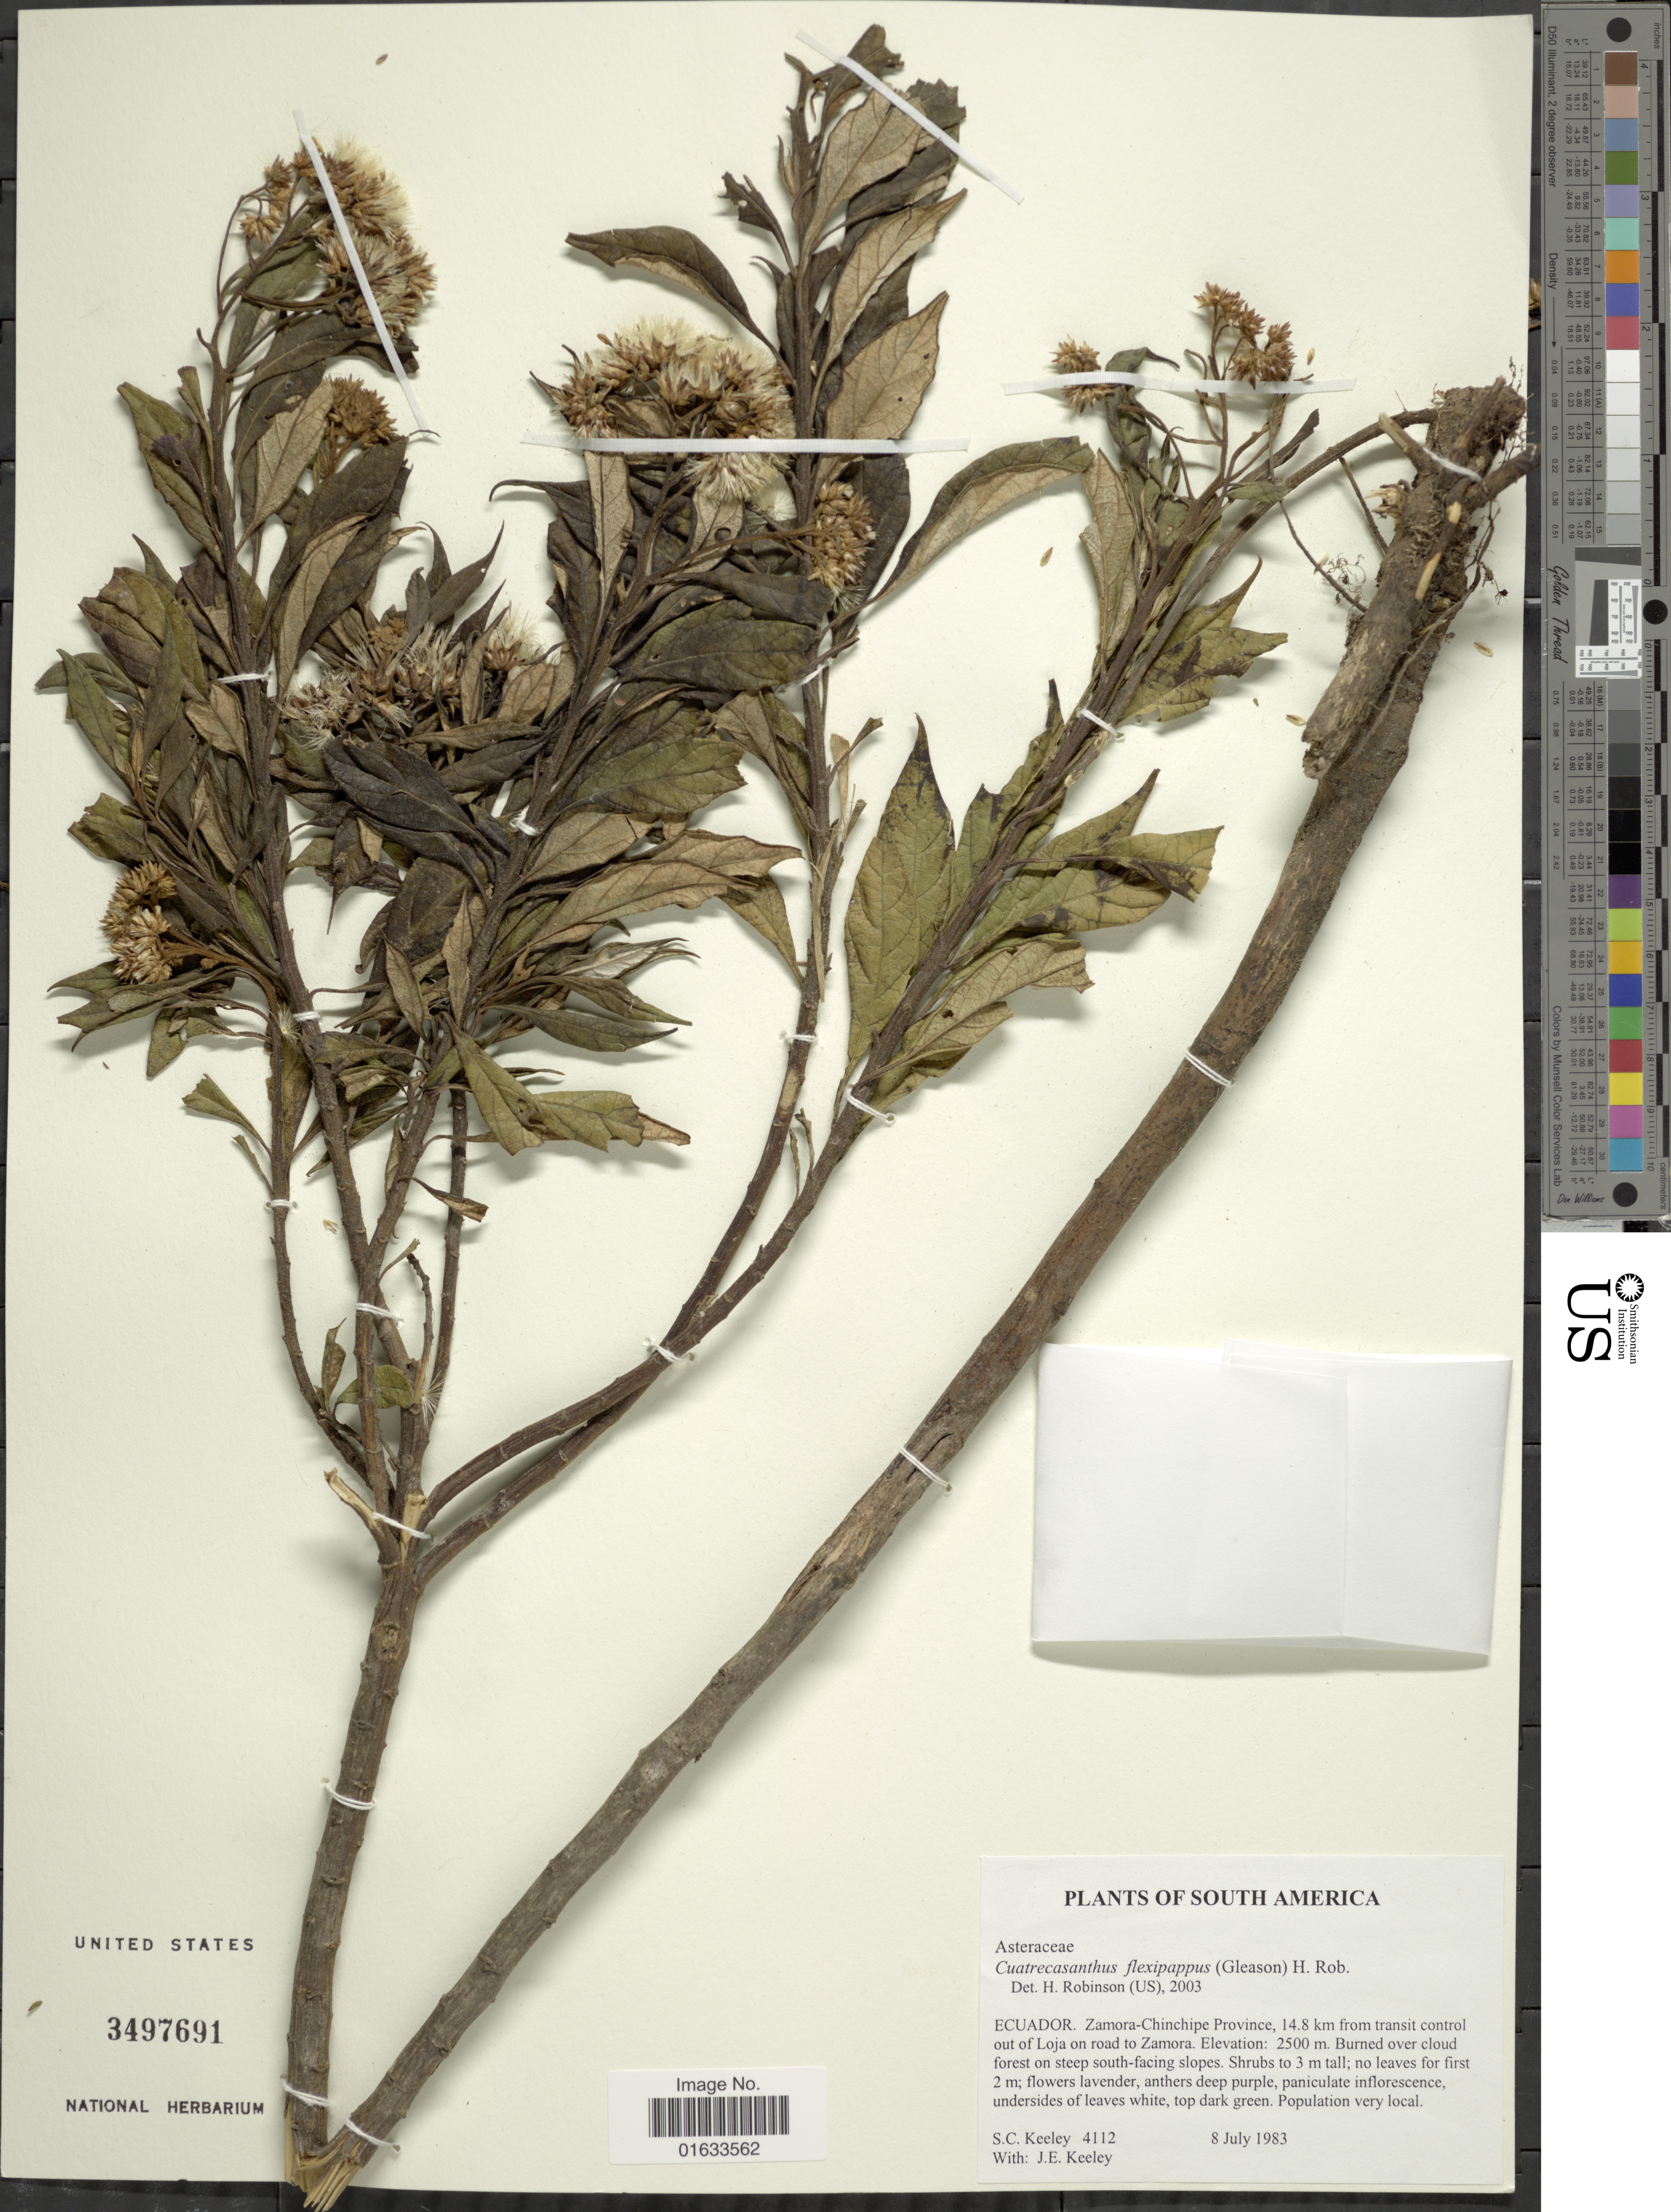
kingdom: Plantae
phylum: Tracheophyta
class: Magnoliopsida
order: Asterales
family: Asteraceae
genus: Cuatrecasanthus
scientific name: Cuatrecasanthus flexipappus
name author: (Gleason) H. Rob.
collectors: S. C. Keeley & J. E. Keeley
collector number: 4112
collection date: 1983-07-08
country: Ecuador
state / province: Zamora-Chinchipe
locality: Ecuador. Zamora-Chinchipe Province, 14.8 km from transit control out of Loja on road to Zamora.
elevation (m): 2500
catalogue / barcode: US 3497691